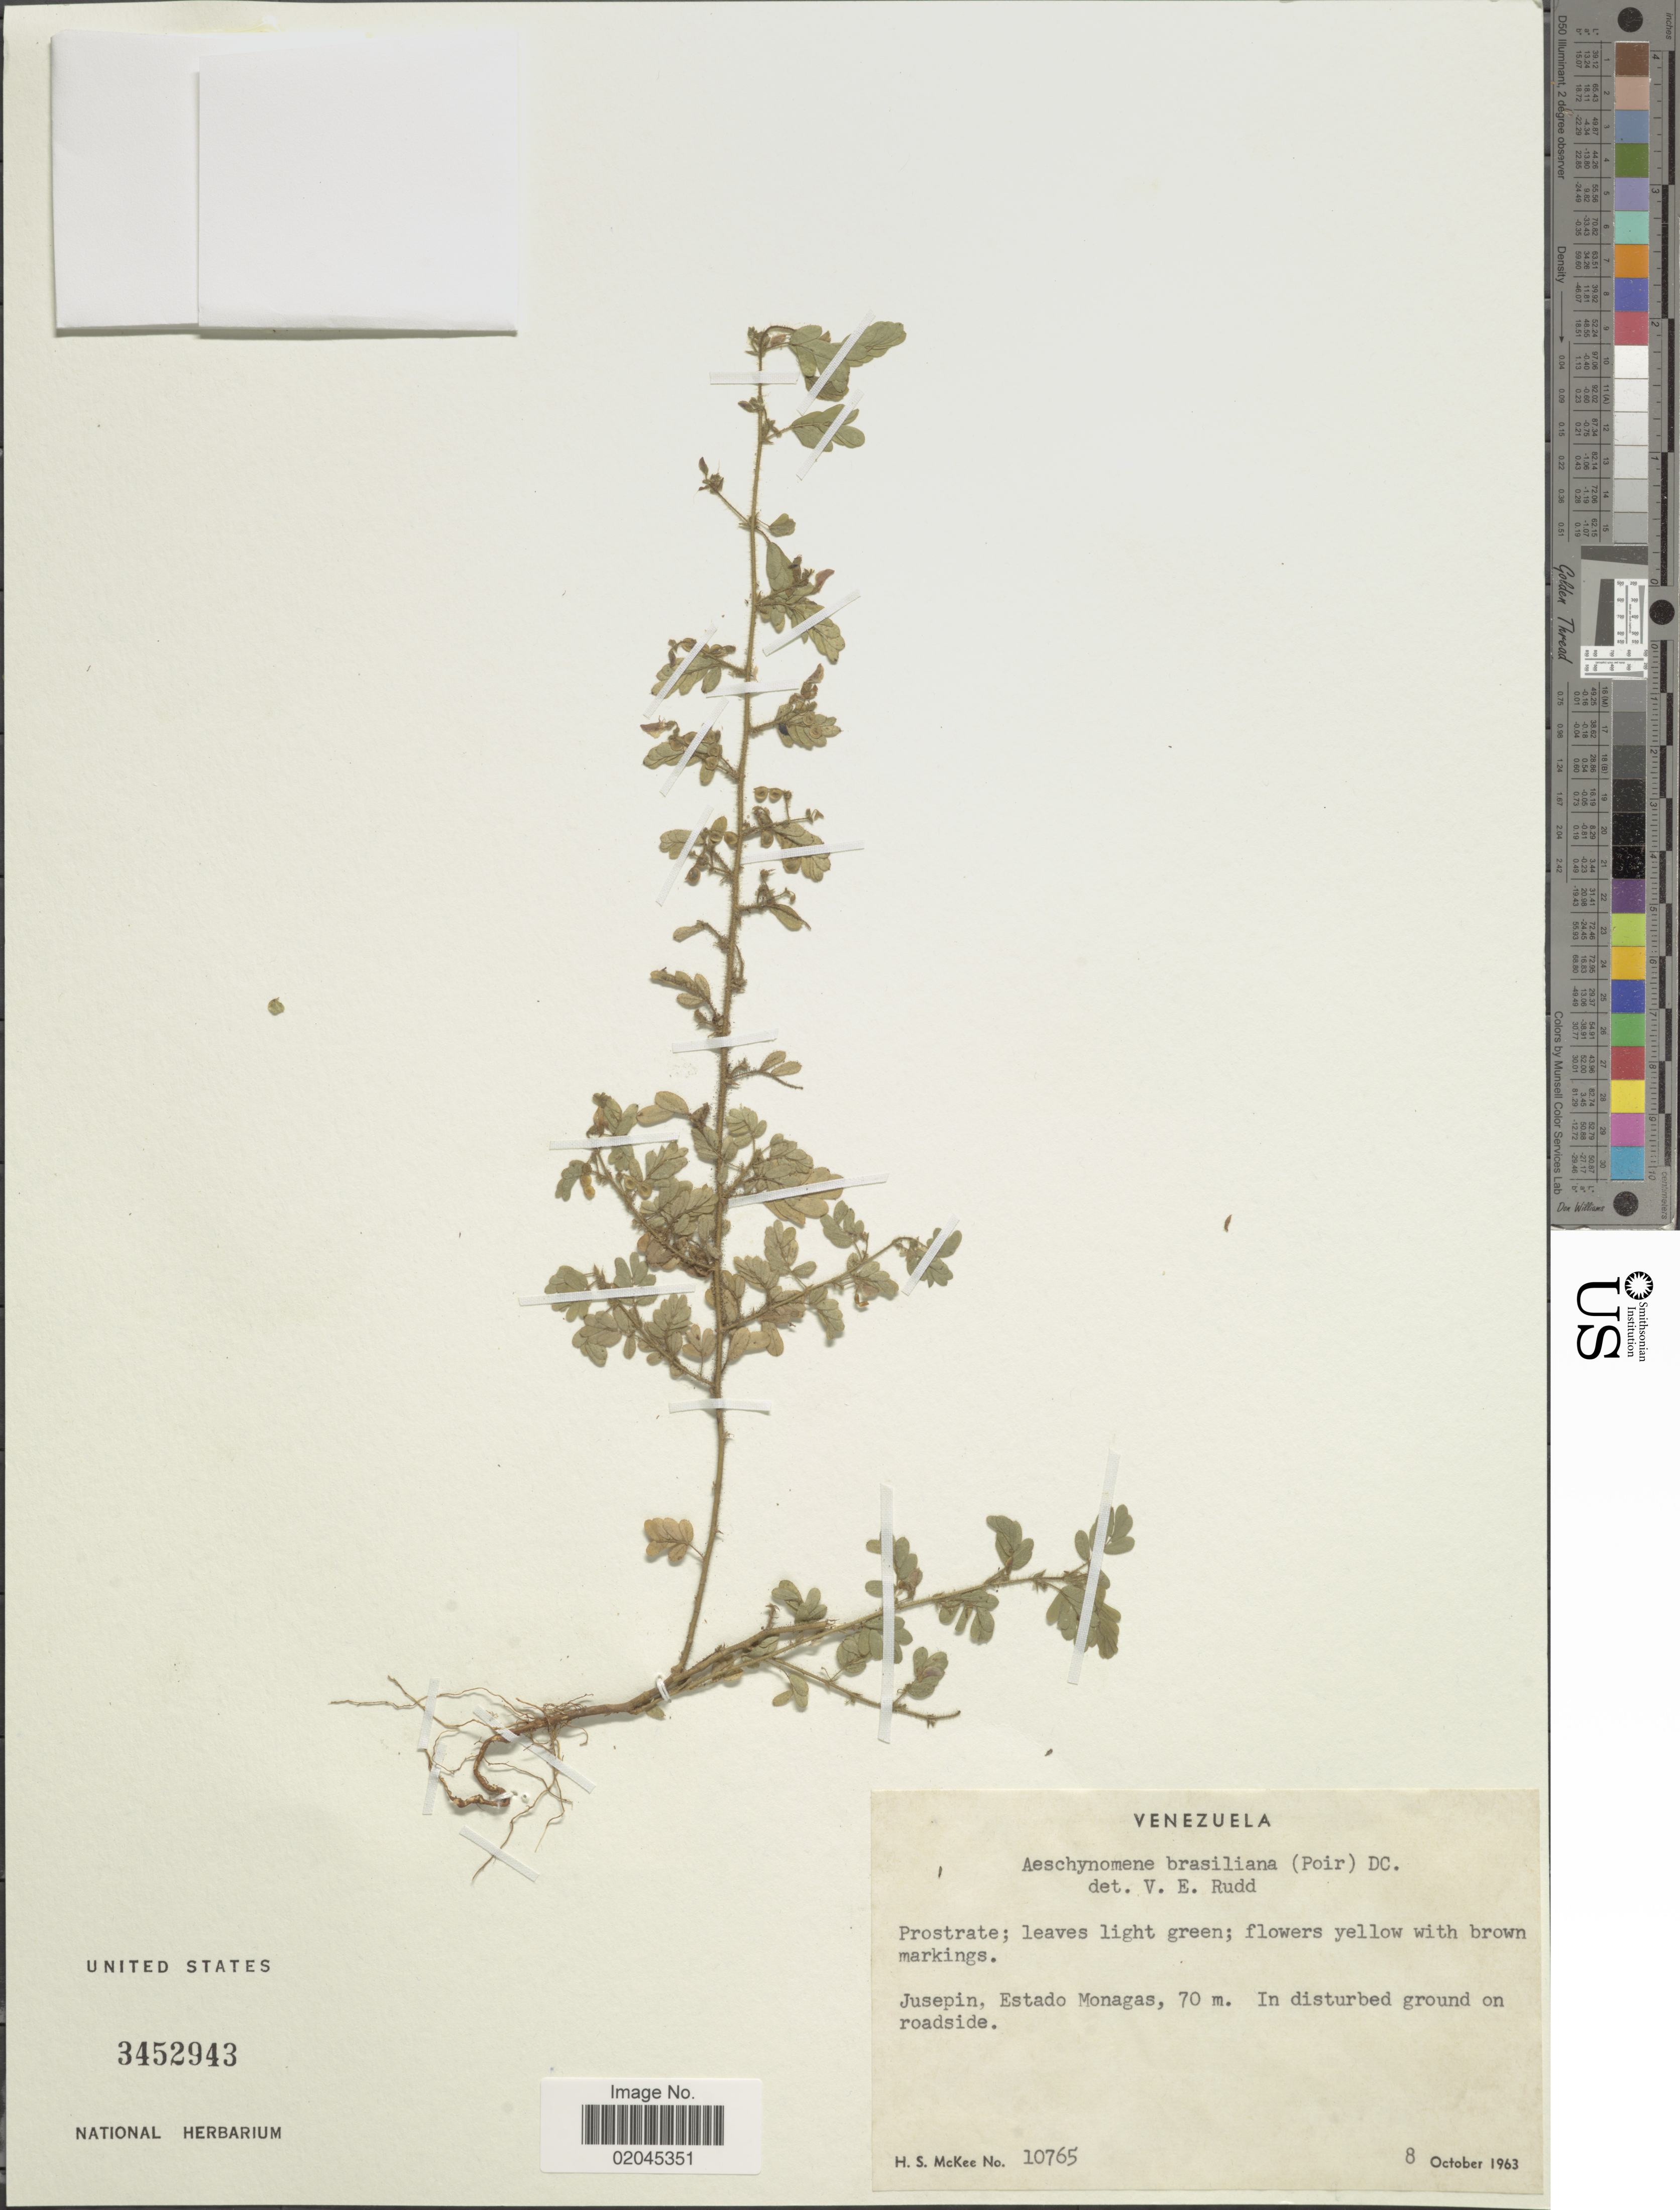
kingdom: Plantae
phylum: Tracheophyta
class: Magnoliopsida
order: Fabales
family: Fabaceae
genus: Aeschynomene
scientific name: Aeschynomene brasiliana var. brasiliana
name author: (Poir.) DC.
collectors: H. S. McKee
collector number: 10765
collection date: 1963-10-08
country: Venezuela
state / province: Monagas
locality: Jusepin, Estado Monagas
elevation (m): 70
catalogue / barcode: US 3452943